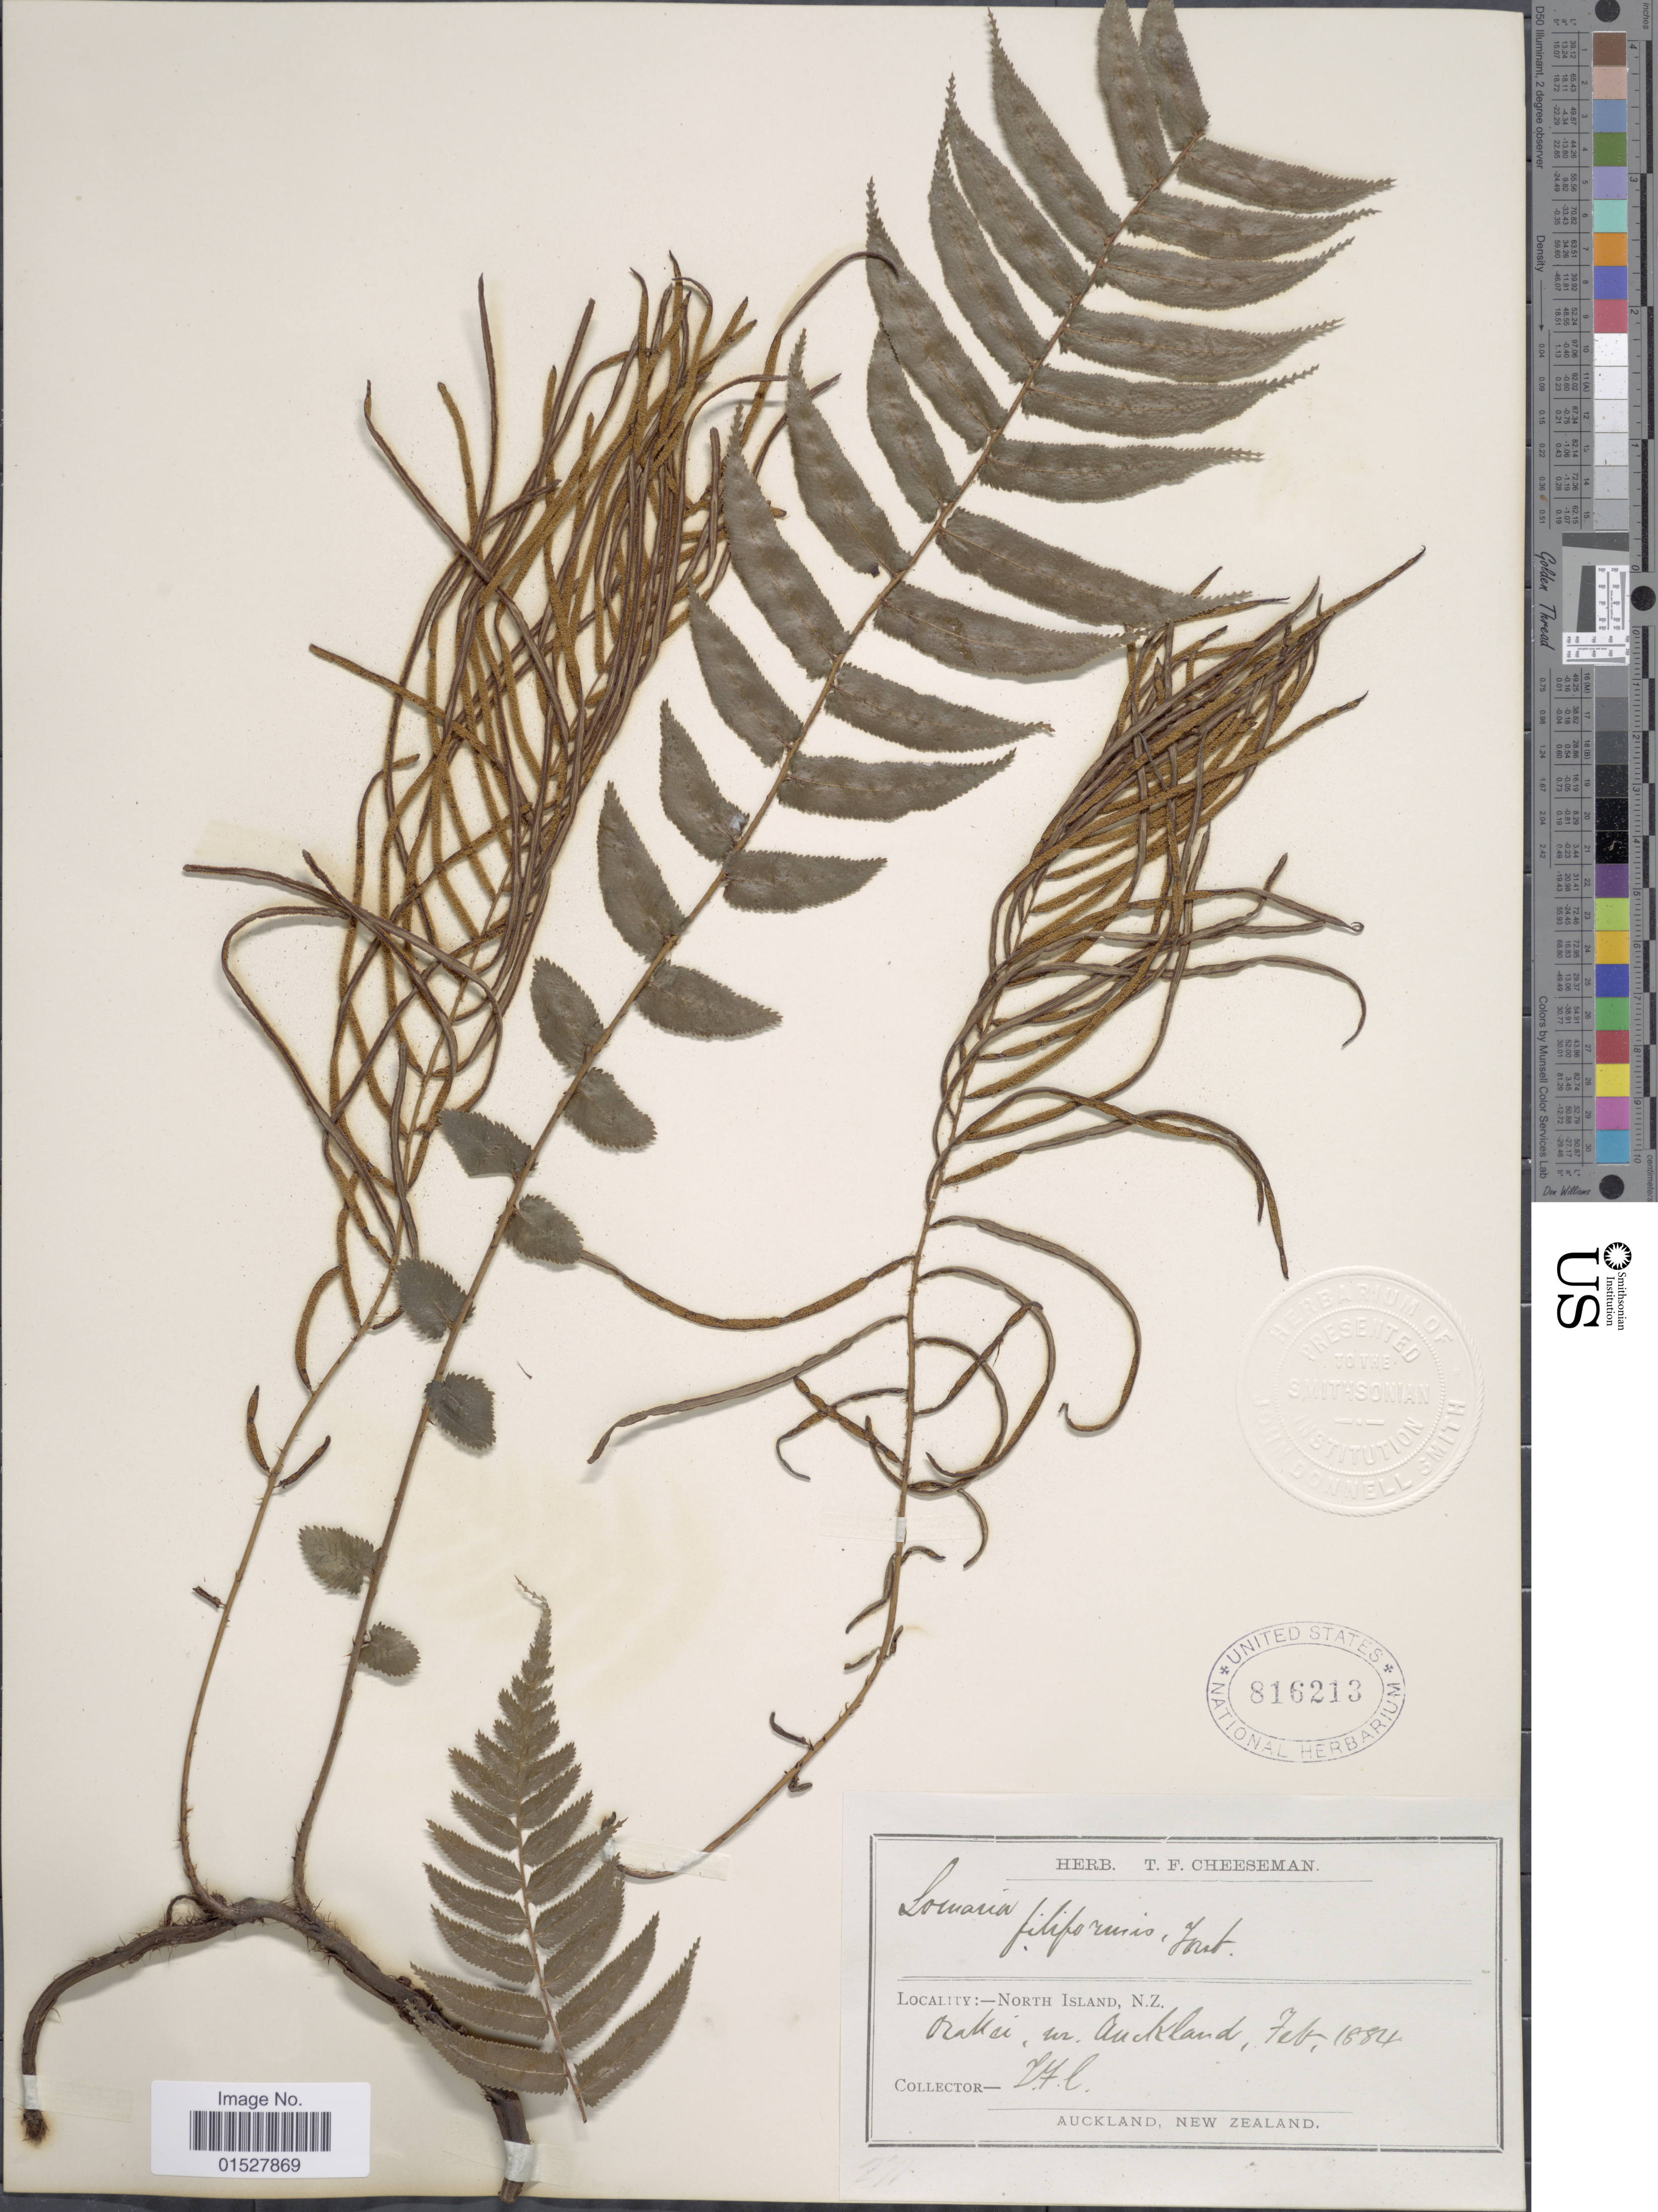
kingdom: Plantae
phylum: Tracheophyta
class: Polypodiopsida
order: Polypodiales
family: Blechnaceae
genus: Blechnum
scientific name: Blechnum filiforme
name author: (A. Cunn.) Ettingsh.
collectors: T. F. Cheeseman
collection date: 1884-02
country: New Zealand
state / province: Auckland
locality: North Island, Brakei.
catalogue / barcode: US 816213